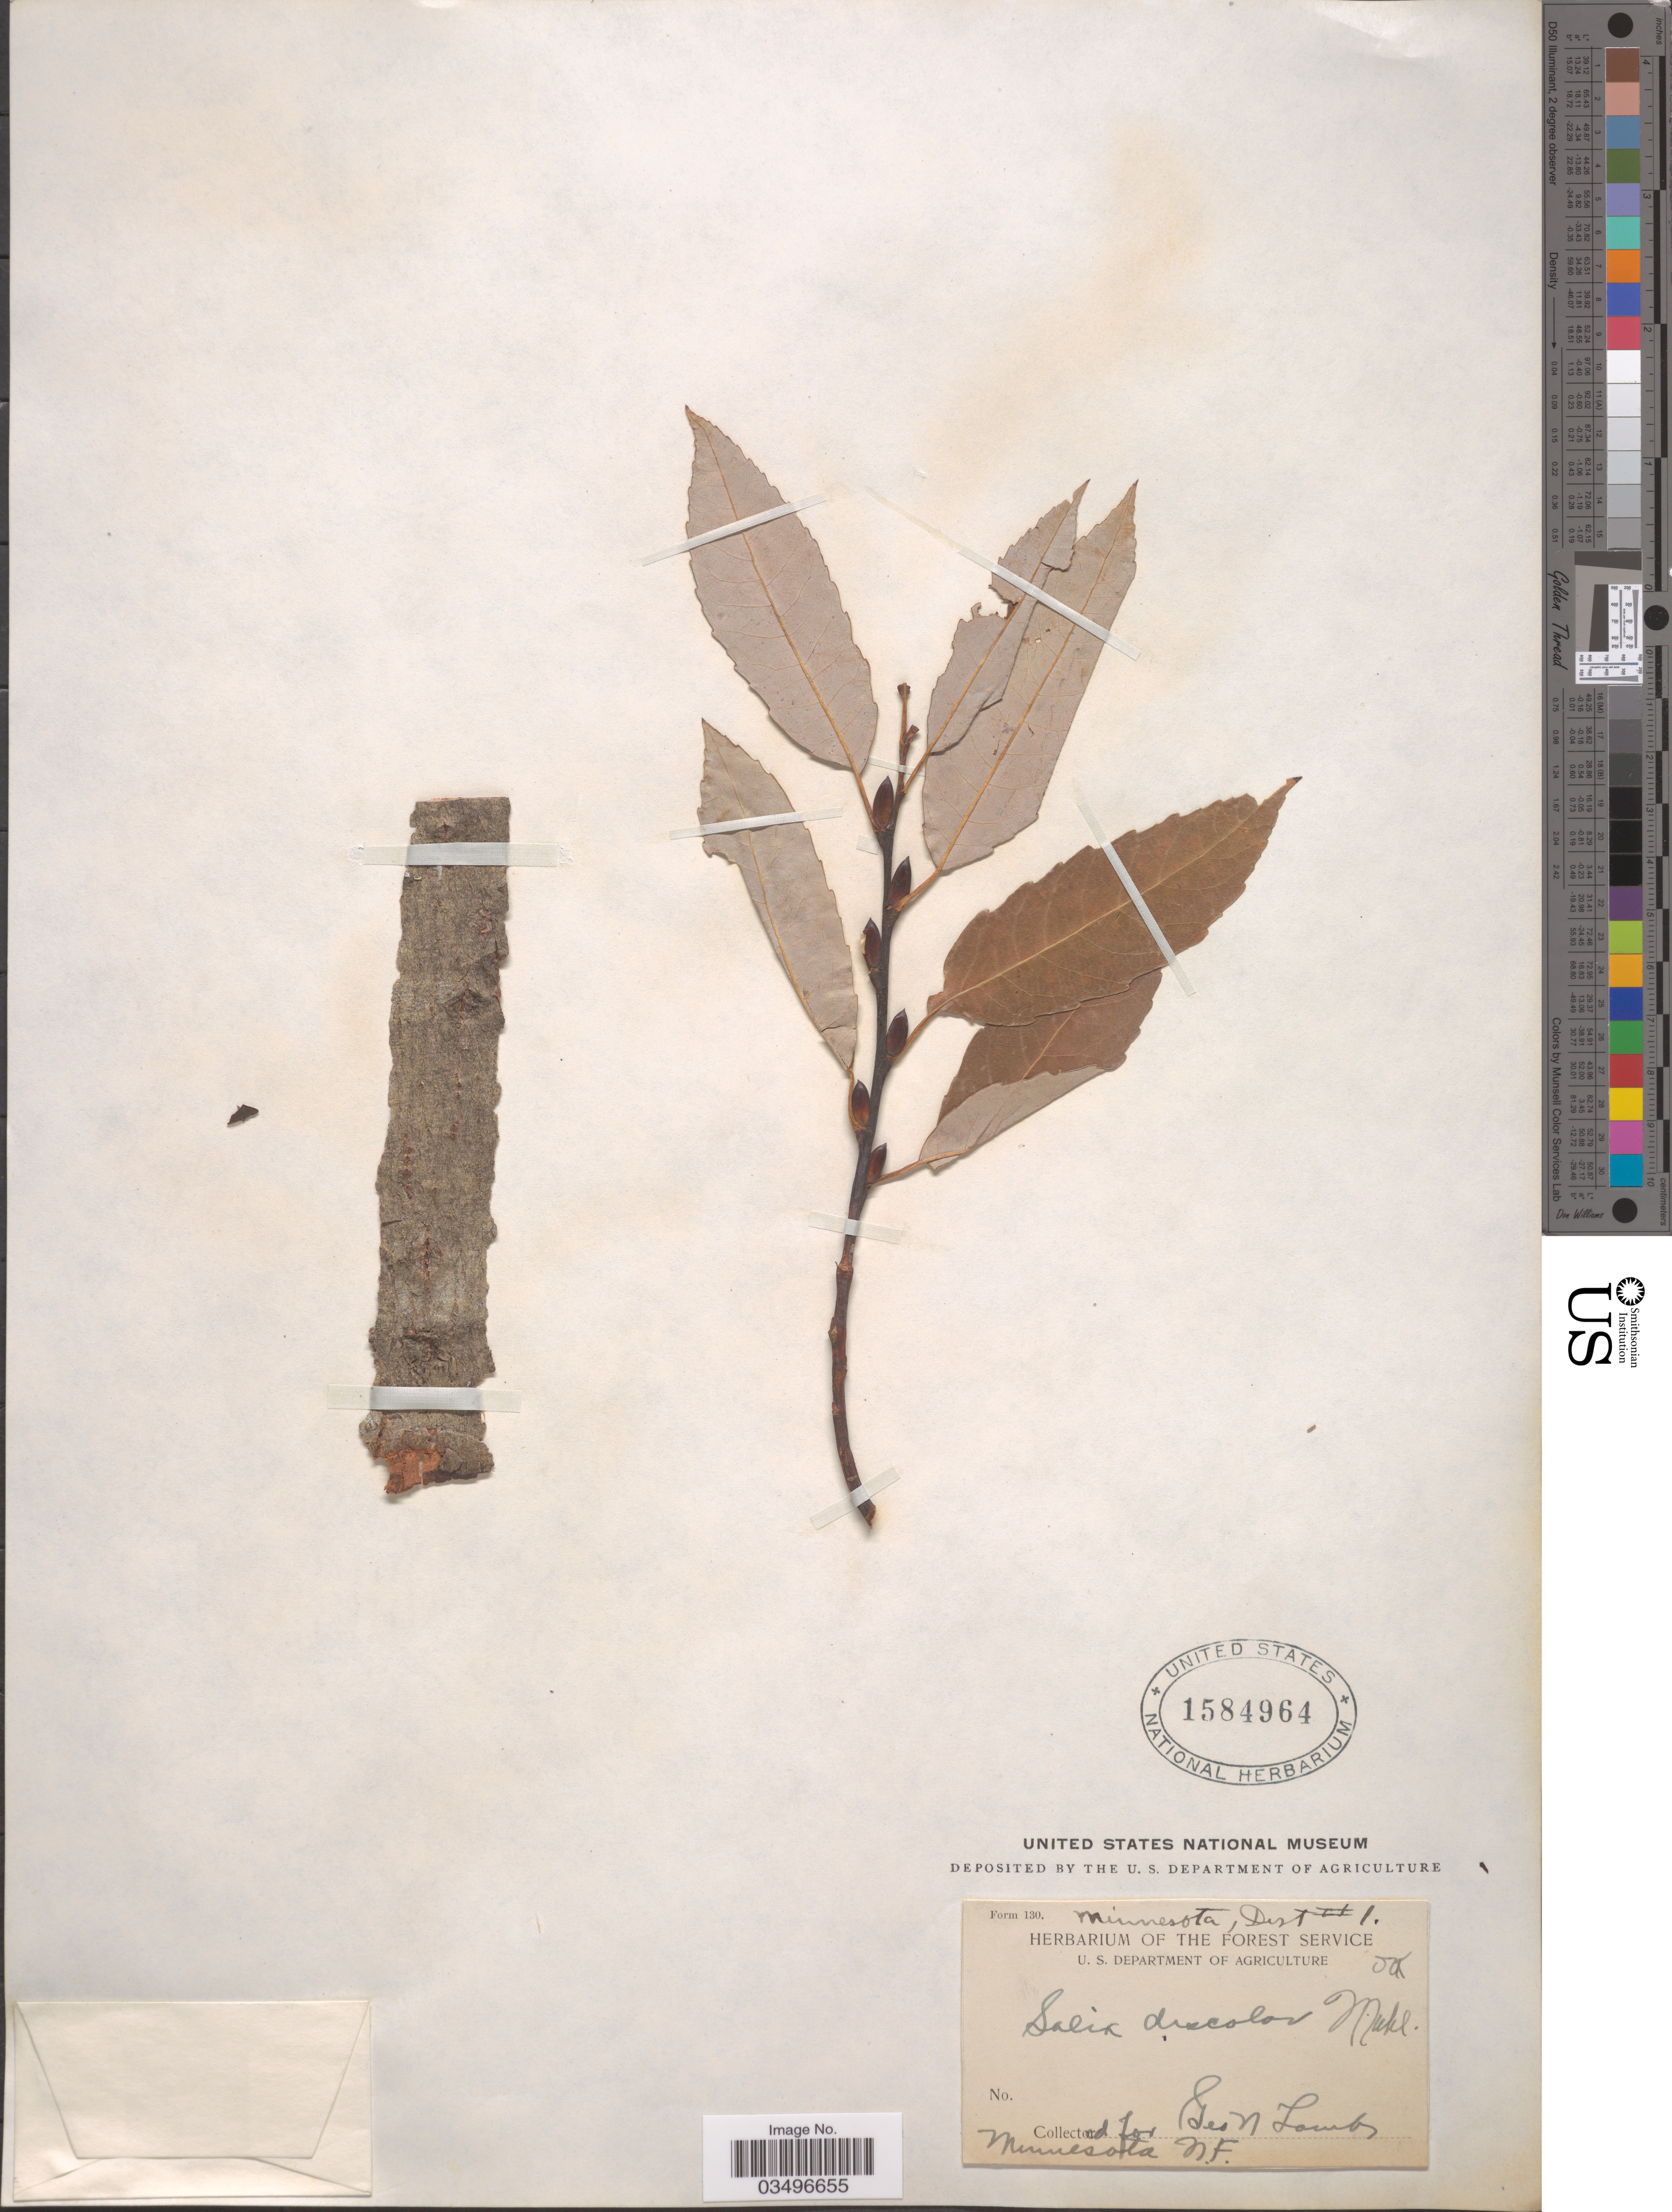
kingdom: Plantae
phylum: Tracheophyta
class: Magnoliopsida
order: Malpighiales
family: Salicaceae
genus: Salix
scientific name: Salix discolor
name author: Muhl.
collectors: G. N. Lamb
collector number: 1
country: United States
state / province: Minnesota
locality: N. F. [unsure placement]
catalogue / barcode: US 1584964